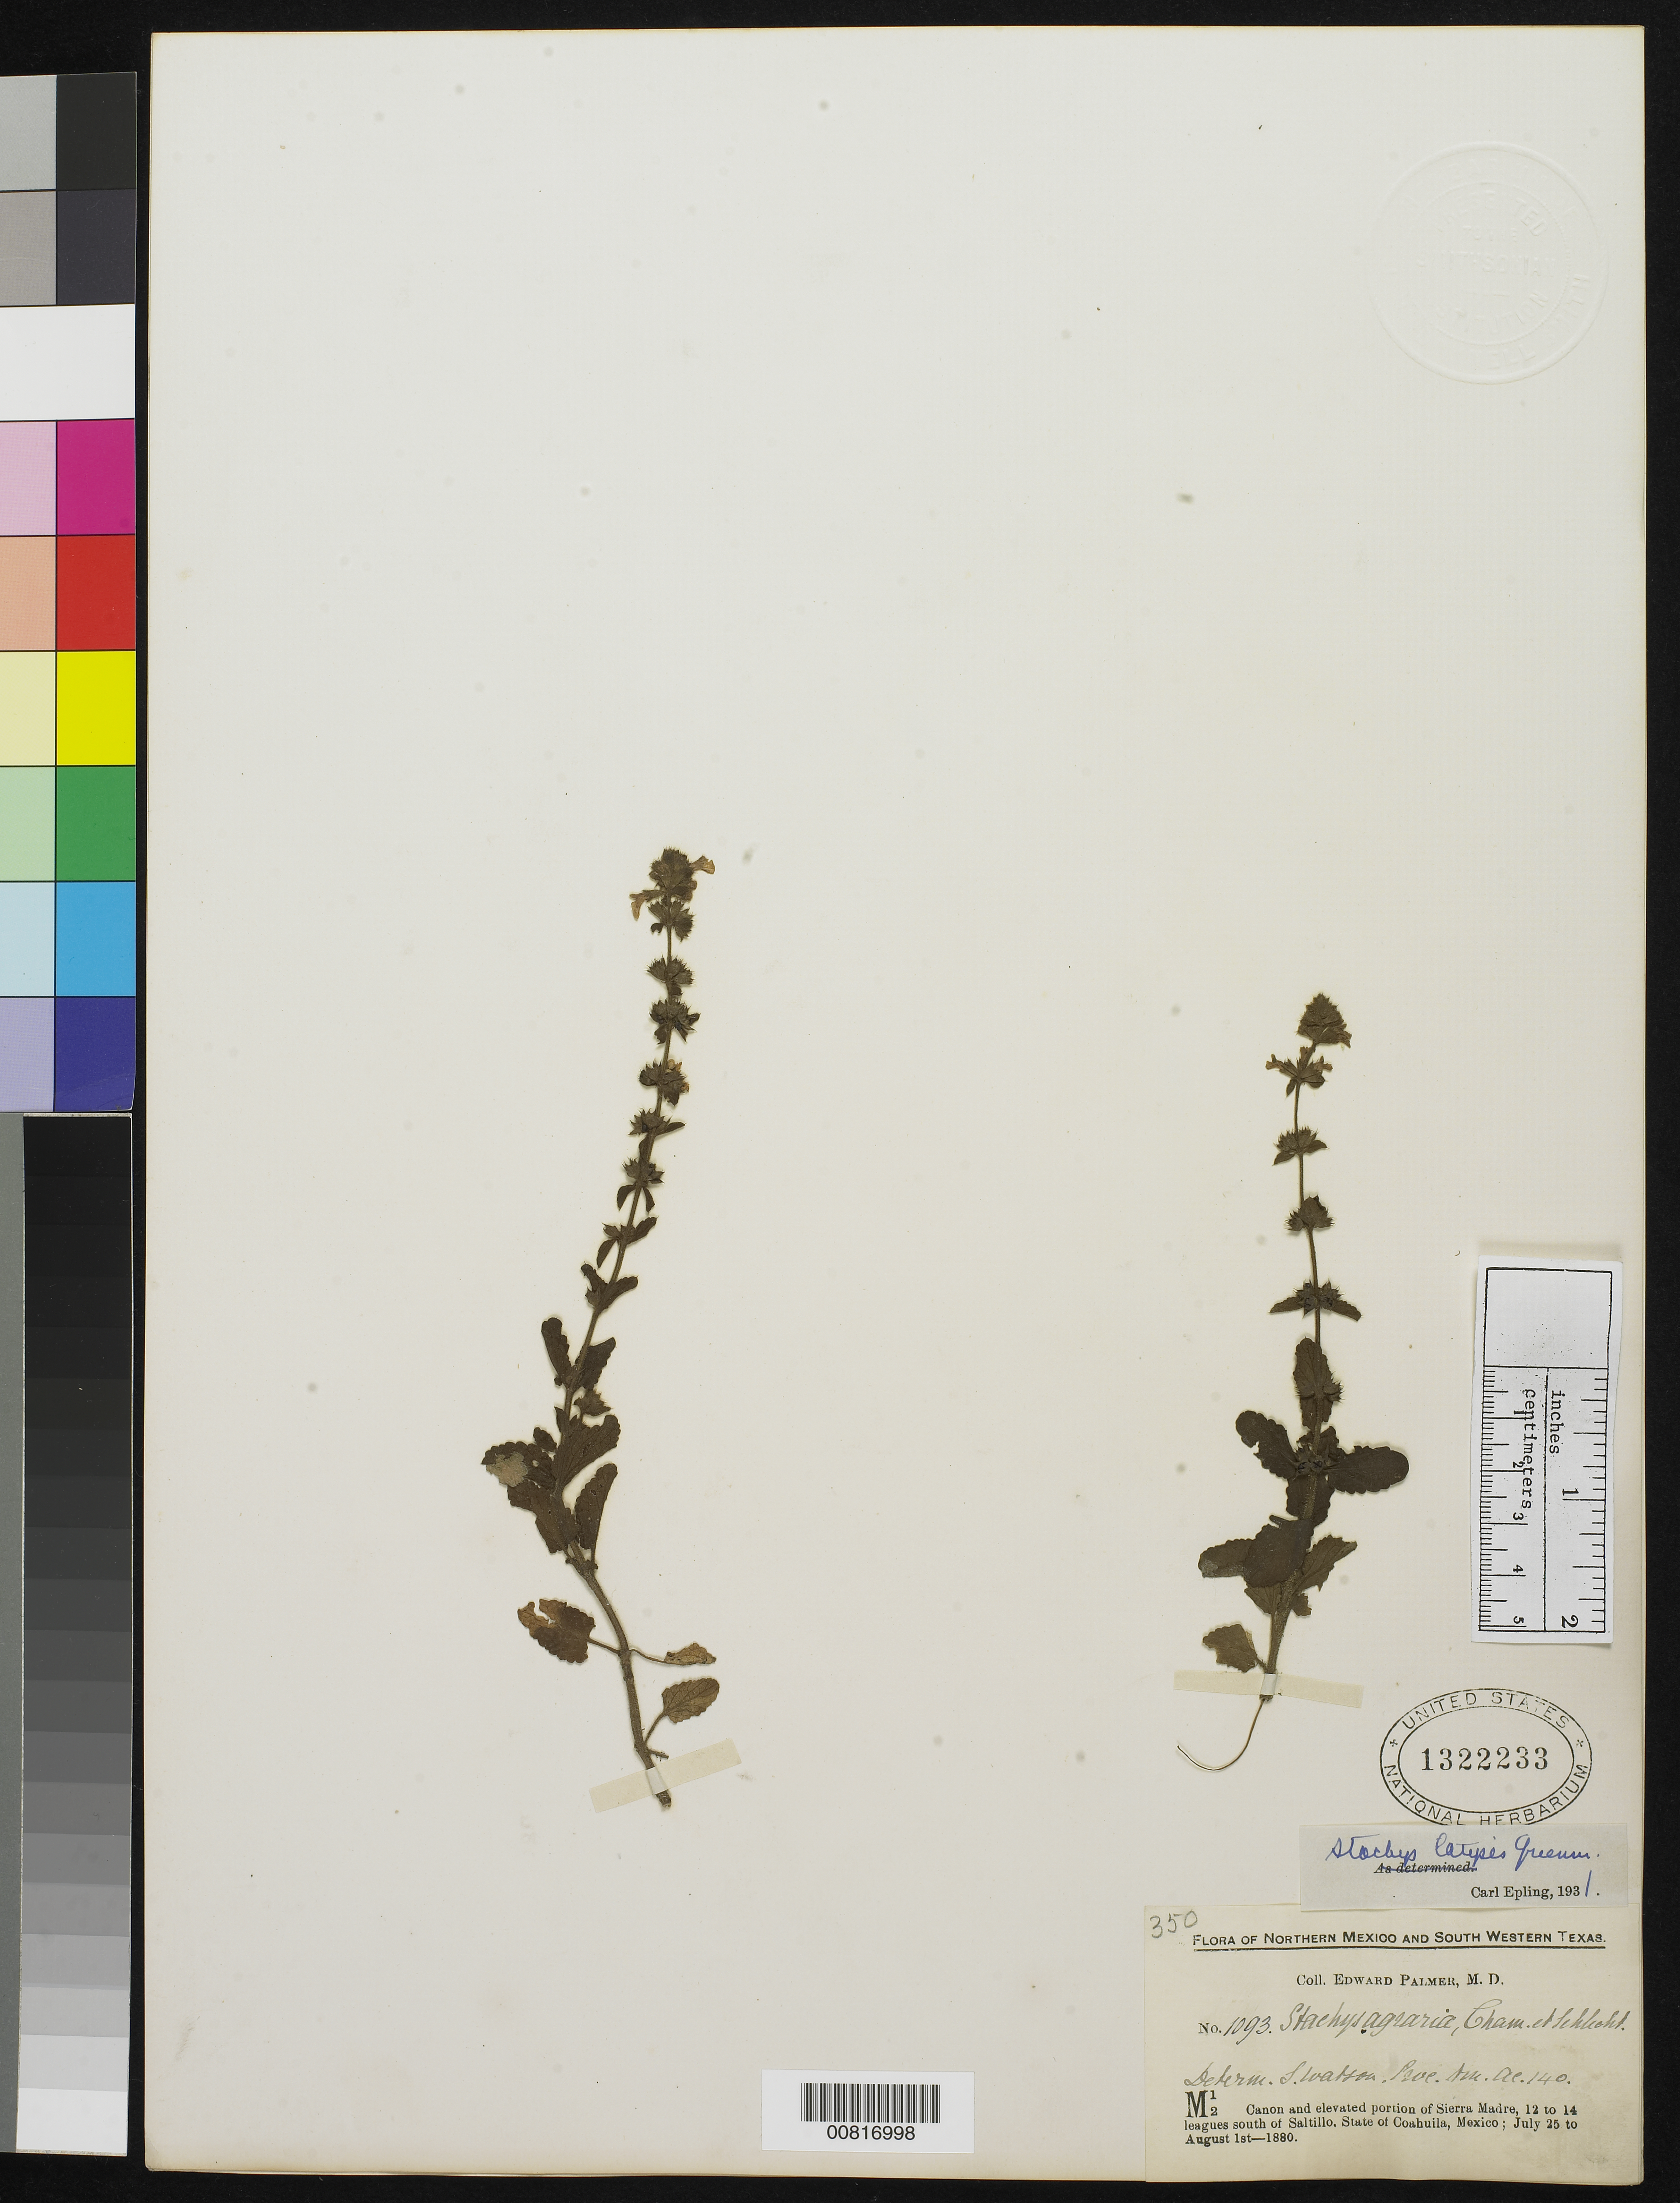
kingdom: Plantae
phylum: Tracheophyta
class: Magnoliopsida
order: Lamiales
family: Lamiaceae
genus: Stachys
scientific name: Stachys latipes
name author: Greenm.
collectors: E. Palmer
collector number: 1093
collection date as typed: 25 Jul 1880 to 01 Aug 1880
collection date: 1880-07-25/1880-08-01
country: Mexico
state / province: Coahuila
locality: M12. Cañon and elevated portion of Sierra Madre, 12 to 14 leagues south of Saltillo, Coahuila.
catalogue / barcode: US 1322233